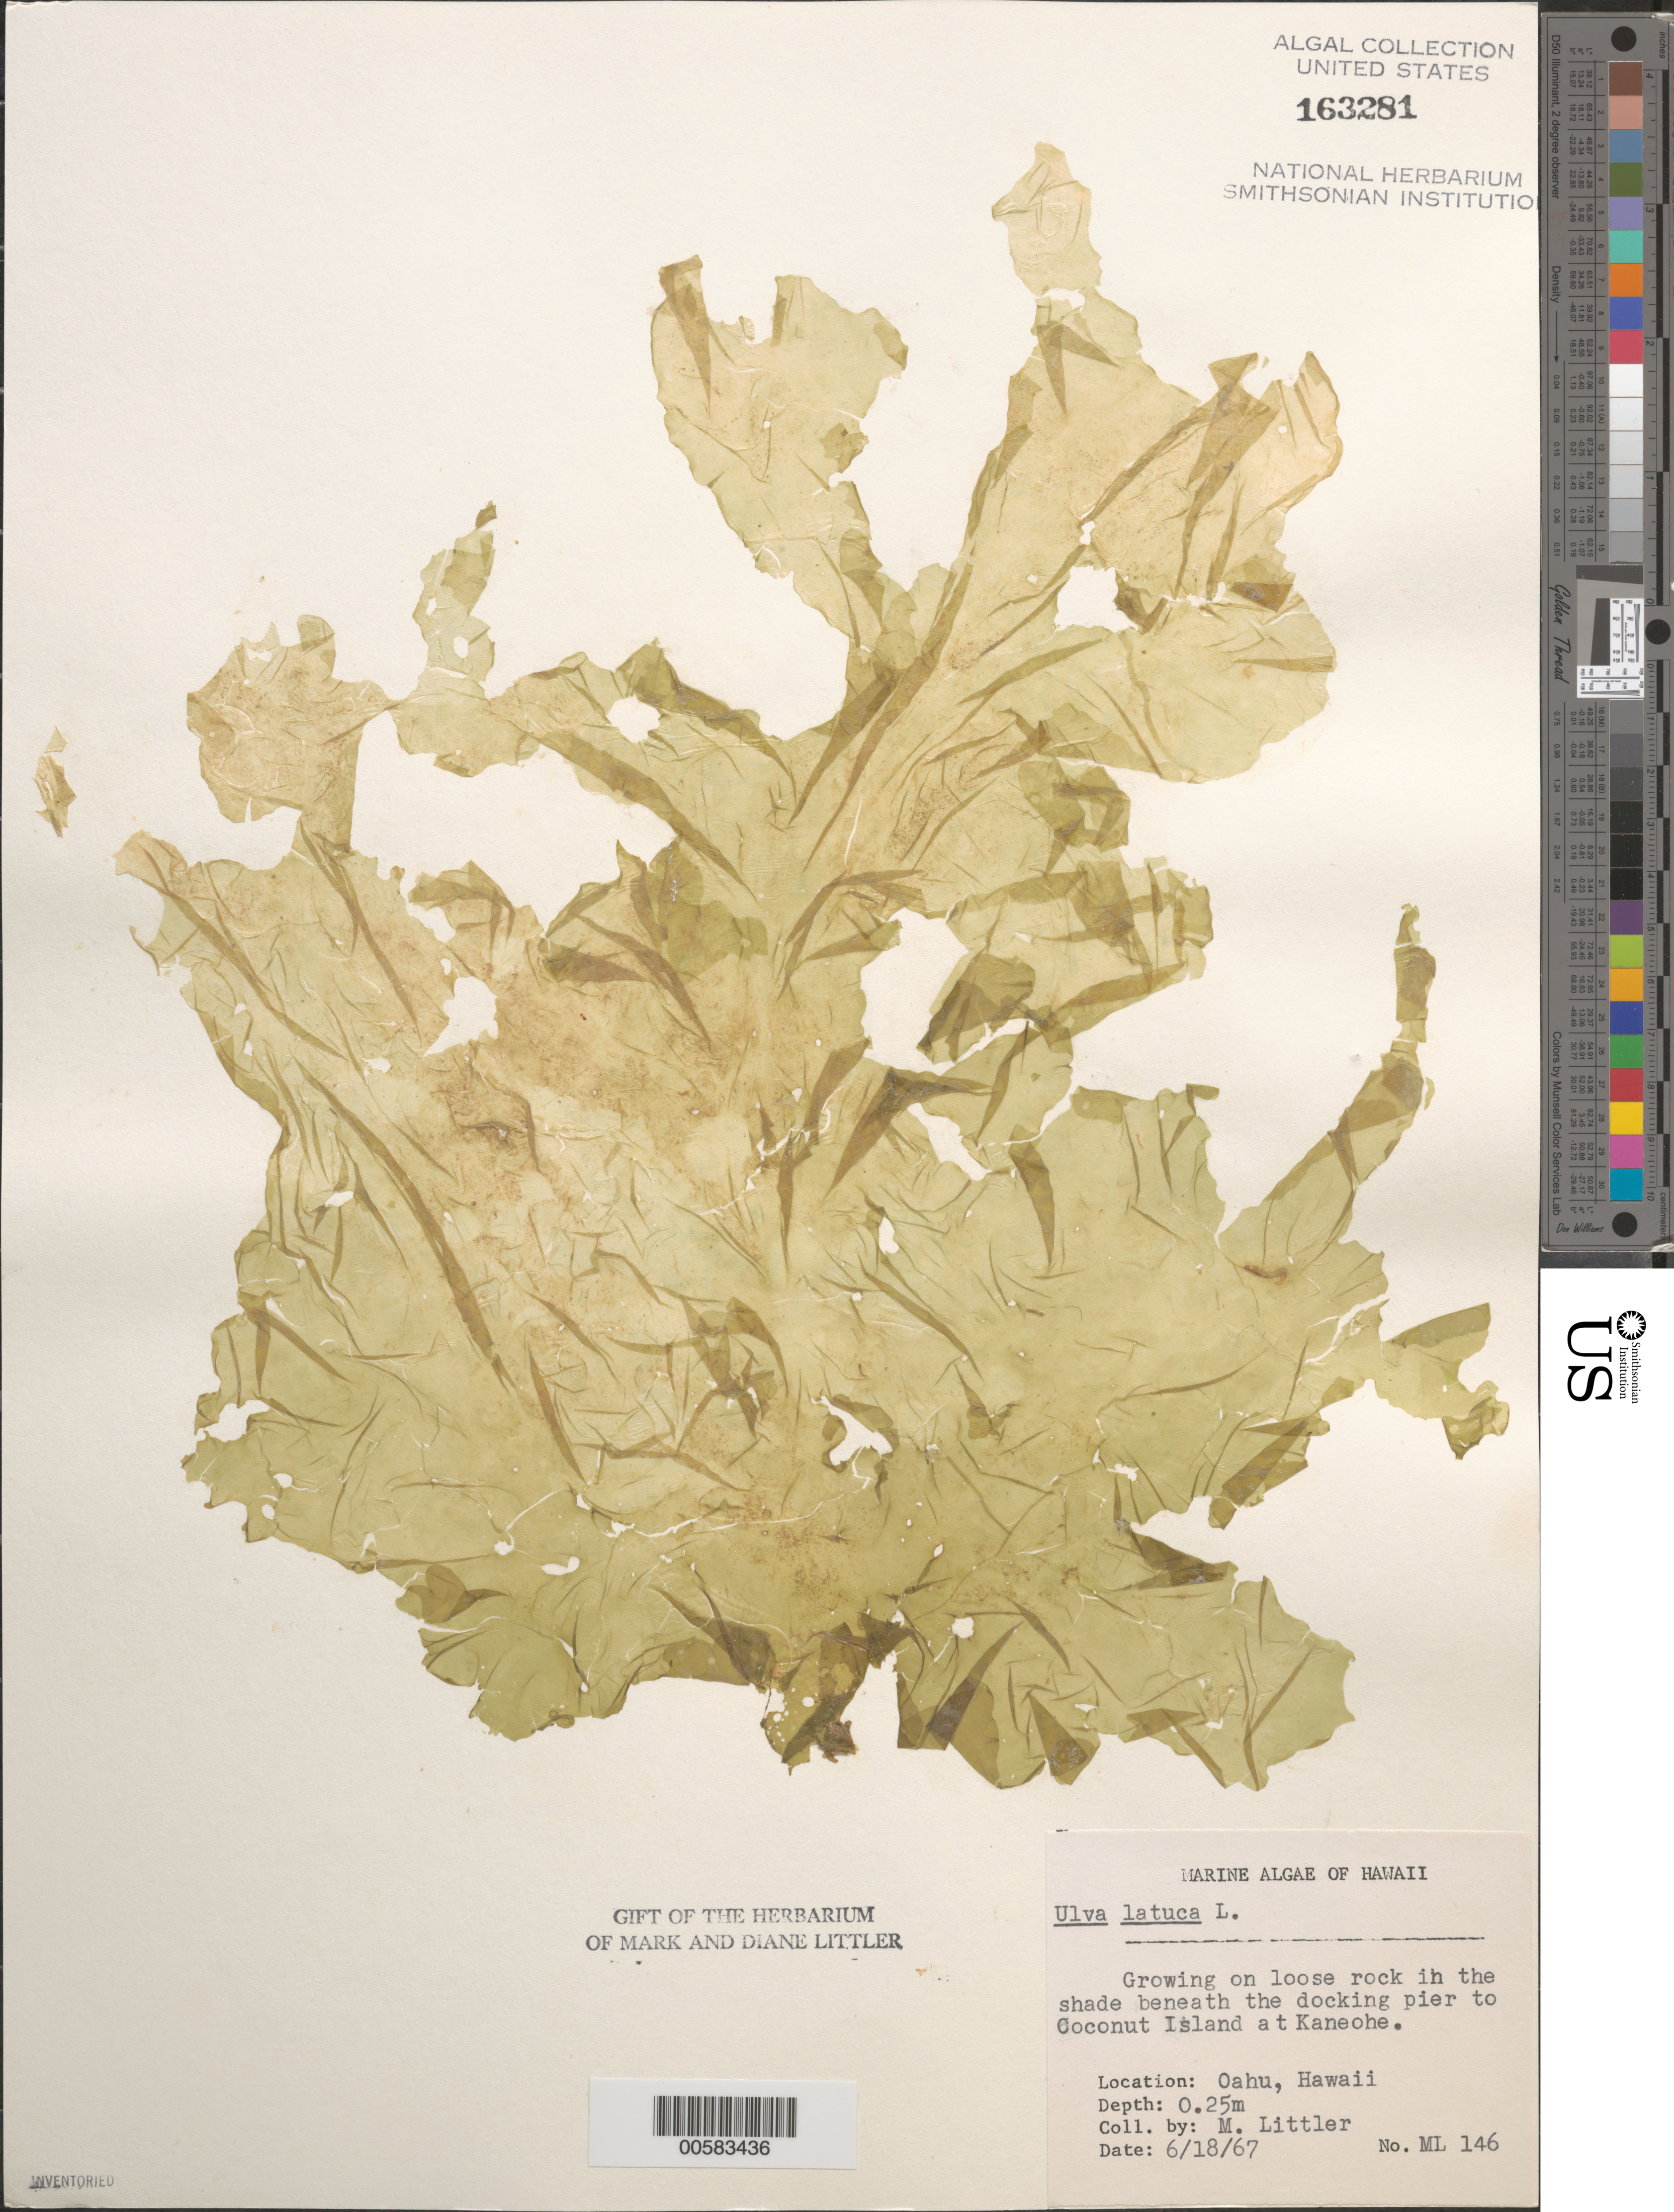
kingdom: Plantae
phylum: Chlorophyta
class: Ulvophyceae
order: Ulvales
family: Ulvaceae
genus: Ulva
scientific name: Ulva lactuca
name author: L.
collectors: M. M. Littler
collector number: ML 146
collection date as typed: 18 Jun 1967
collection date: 1967-06-18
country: United States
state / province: Hawaii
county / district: Honolulu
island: Oahu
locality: Kaneohe, Coconut Island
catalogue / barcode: US 163281